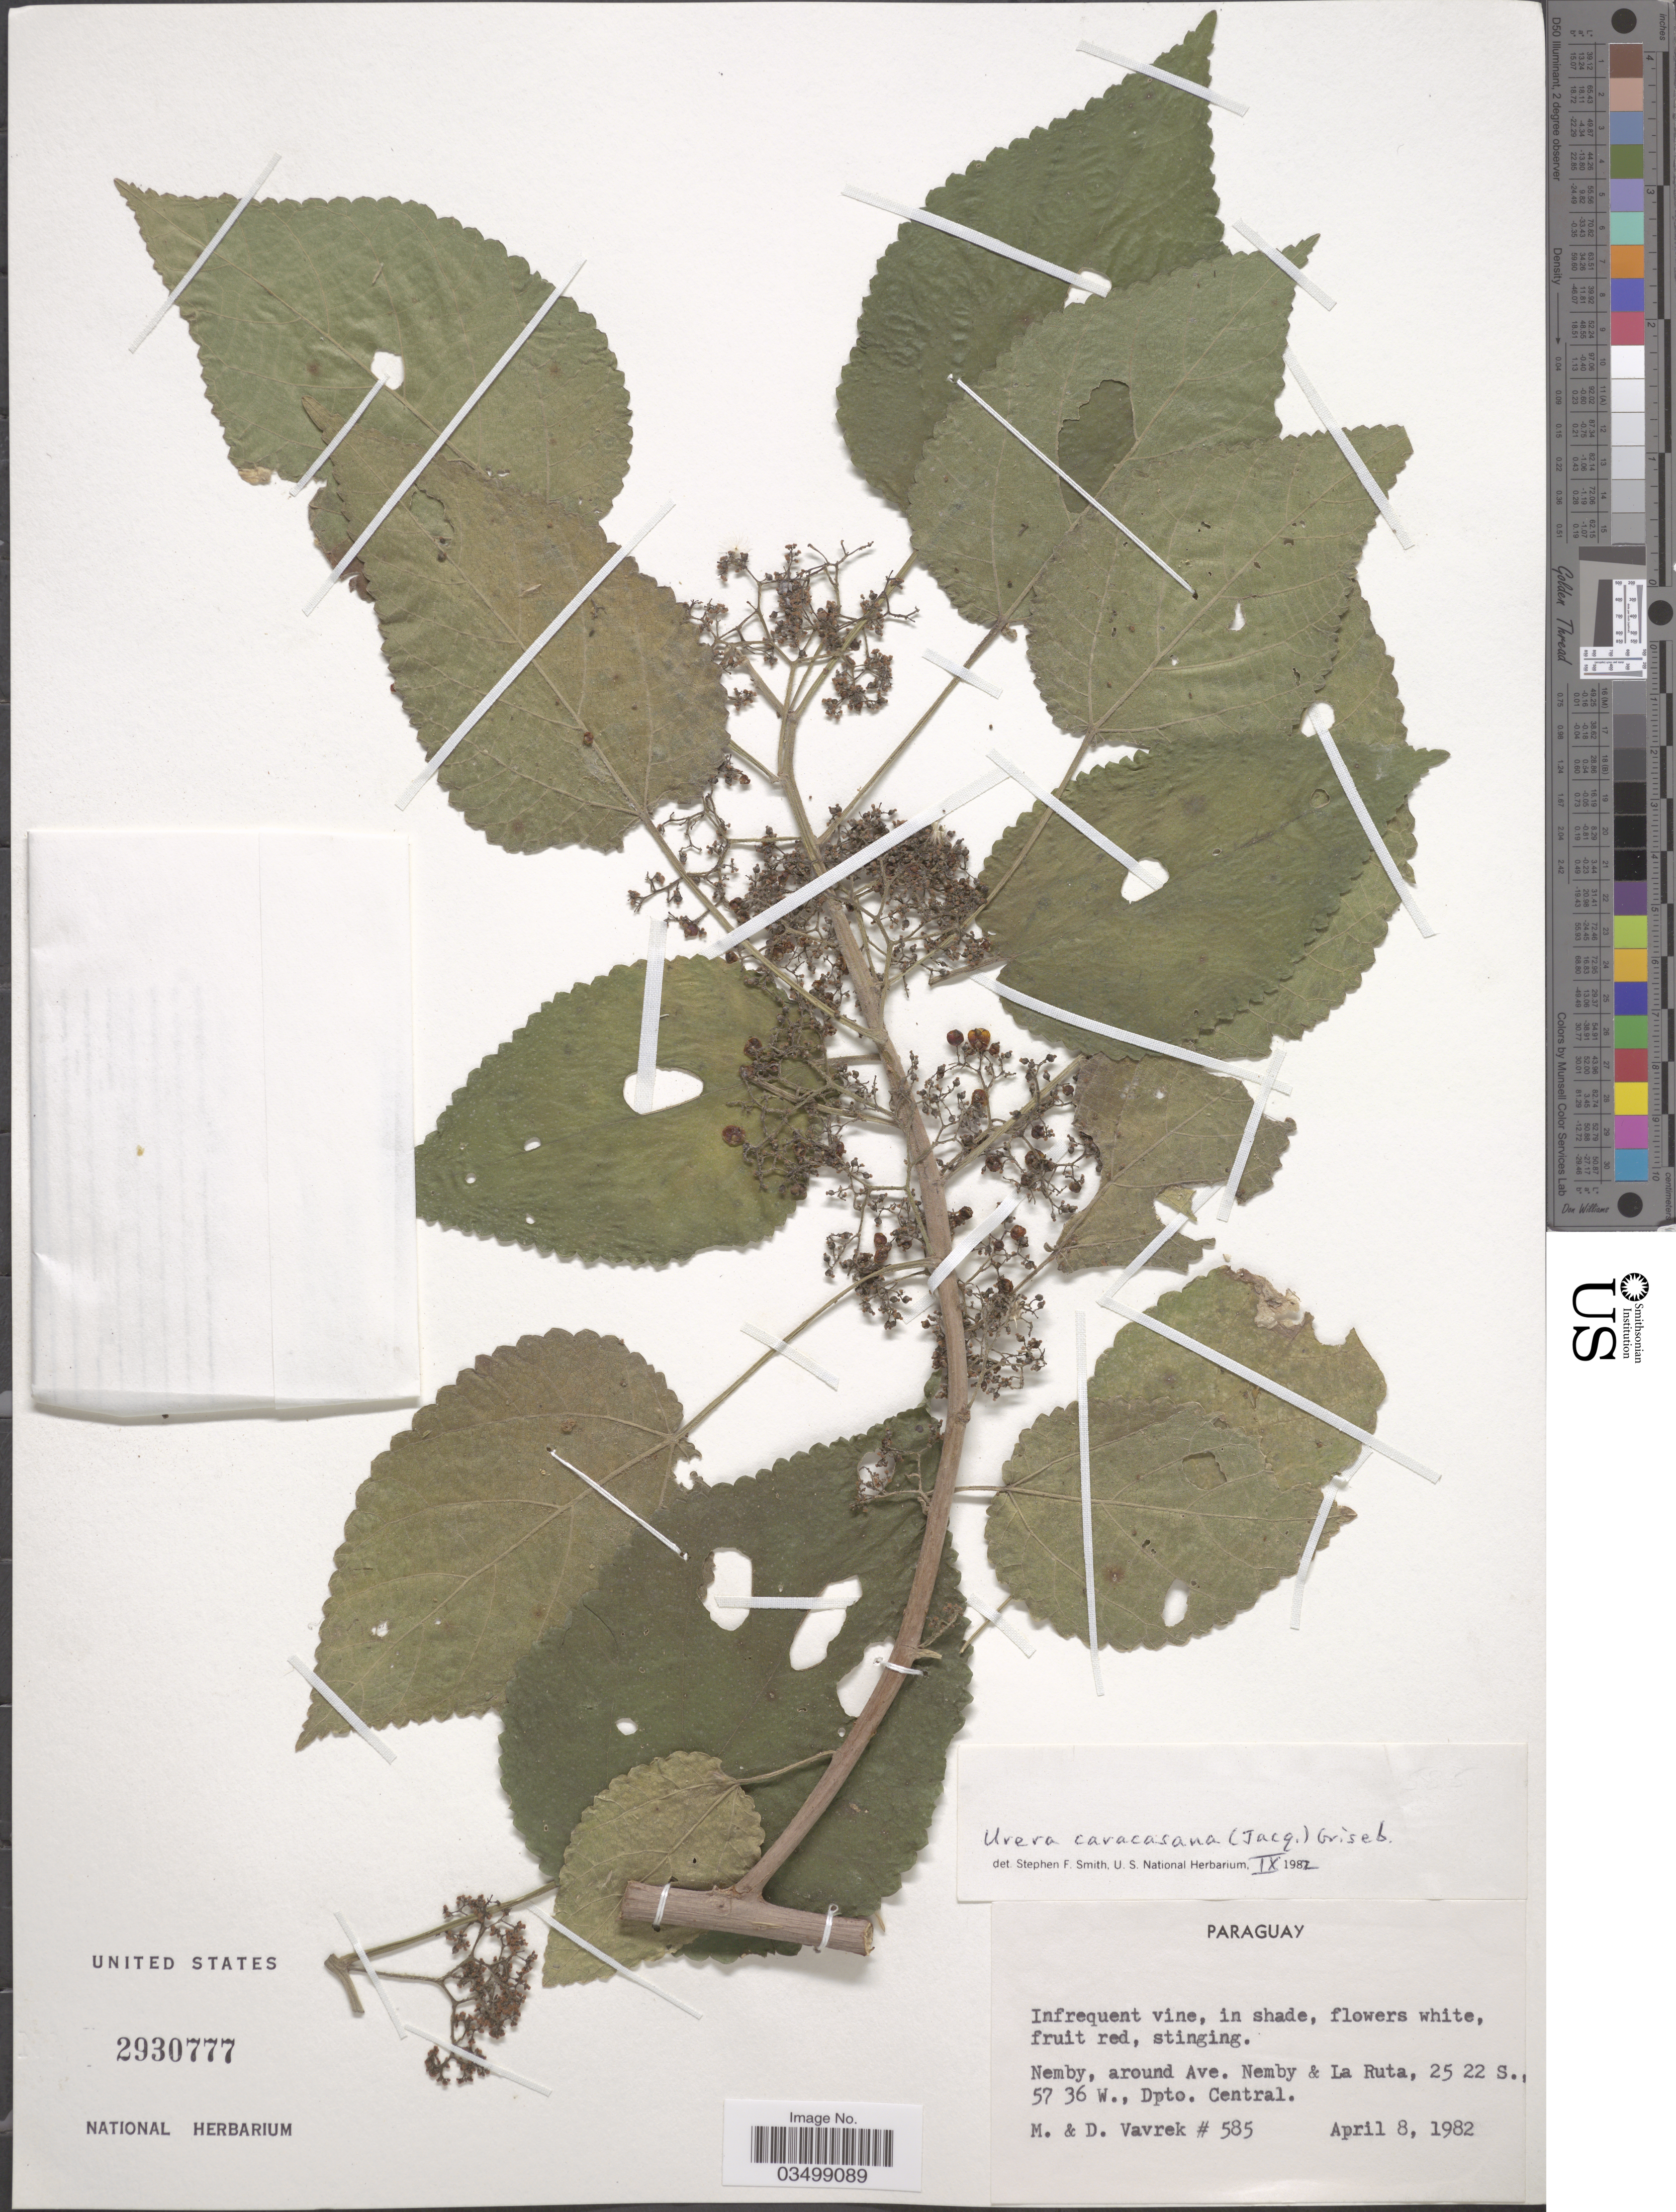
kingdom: Plantae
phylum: Tracheophyta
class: Magnoliopsida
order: Rosales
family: Urticaceae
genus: Urera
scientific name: Urera caracasana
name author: (Jacq.) Gaudich. ex Griseb.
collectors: M. Vavrek & D. Vavrek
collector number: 585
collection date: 1982-04-08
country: Paraguay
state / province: Central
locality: Nemby, around Ave. Nemby & La Ruta, Dpto. Central.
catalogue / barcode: US 2930777